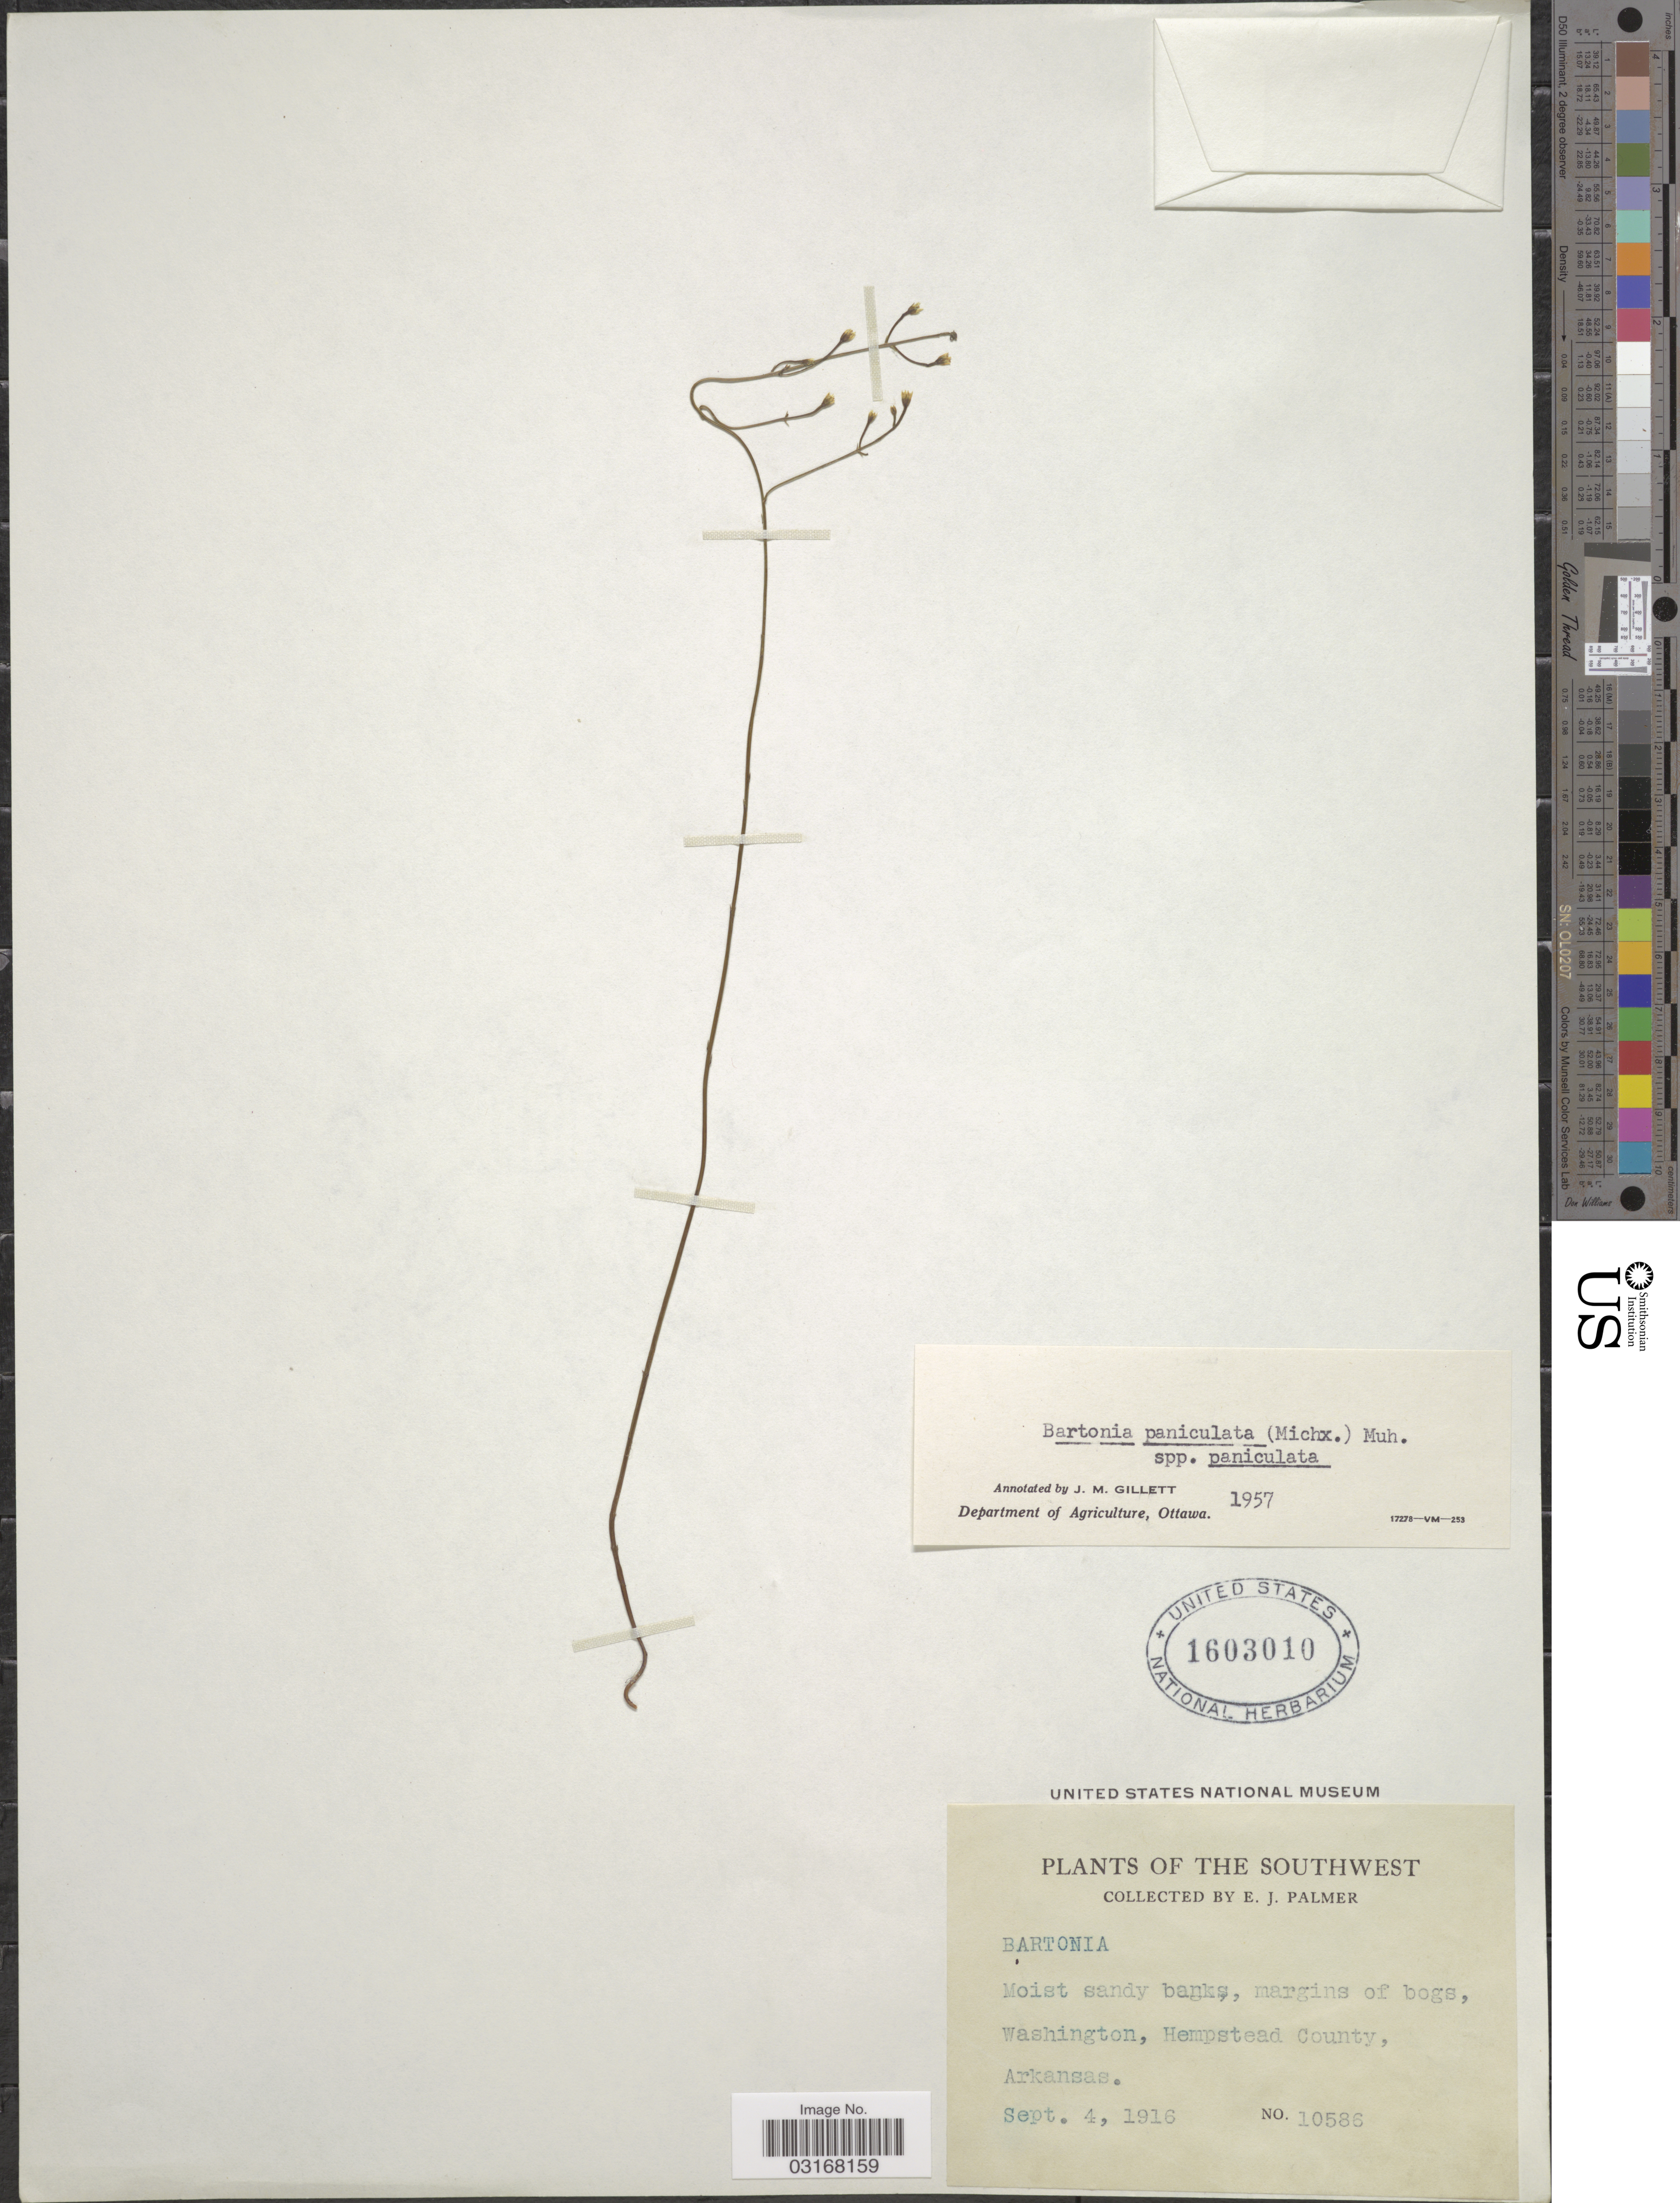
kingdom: Plantae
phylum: Tracheophyta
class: Magnoliopsida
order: Gentianales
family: Gentianaceae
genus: Bartonia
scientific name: Bartonia paniculata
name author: (Michx.) Muhl.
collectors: E. J. Palmer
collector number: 10586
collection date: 1916-09-04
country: United States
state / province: Arkansas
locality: The Southwest. Washington, Hempstead County.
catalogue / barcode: US 1603010